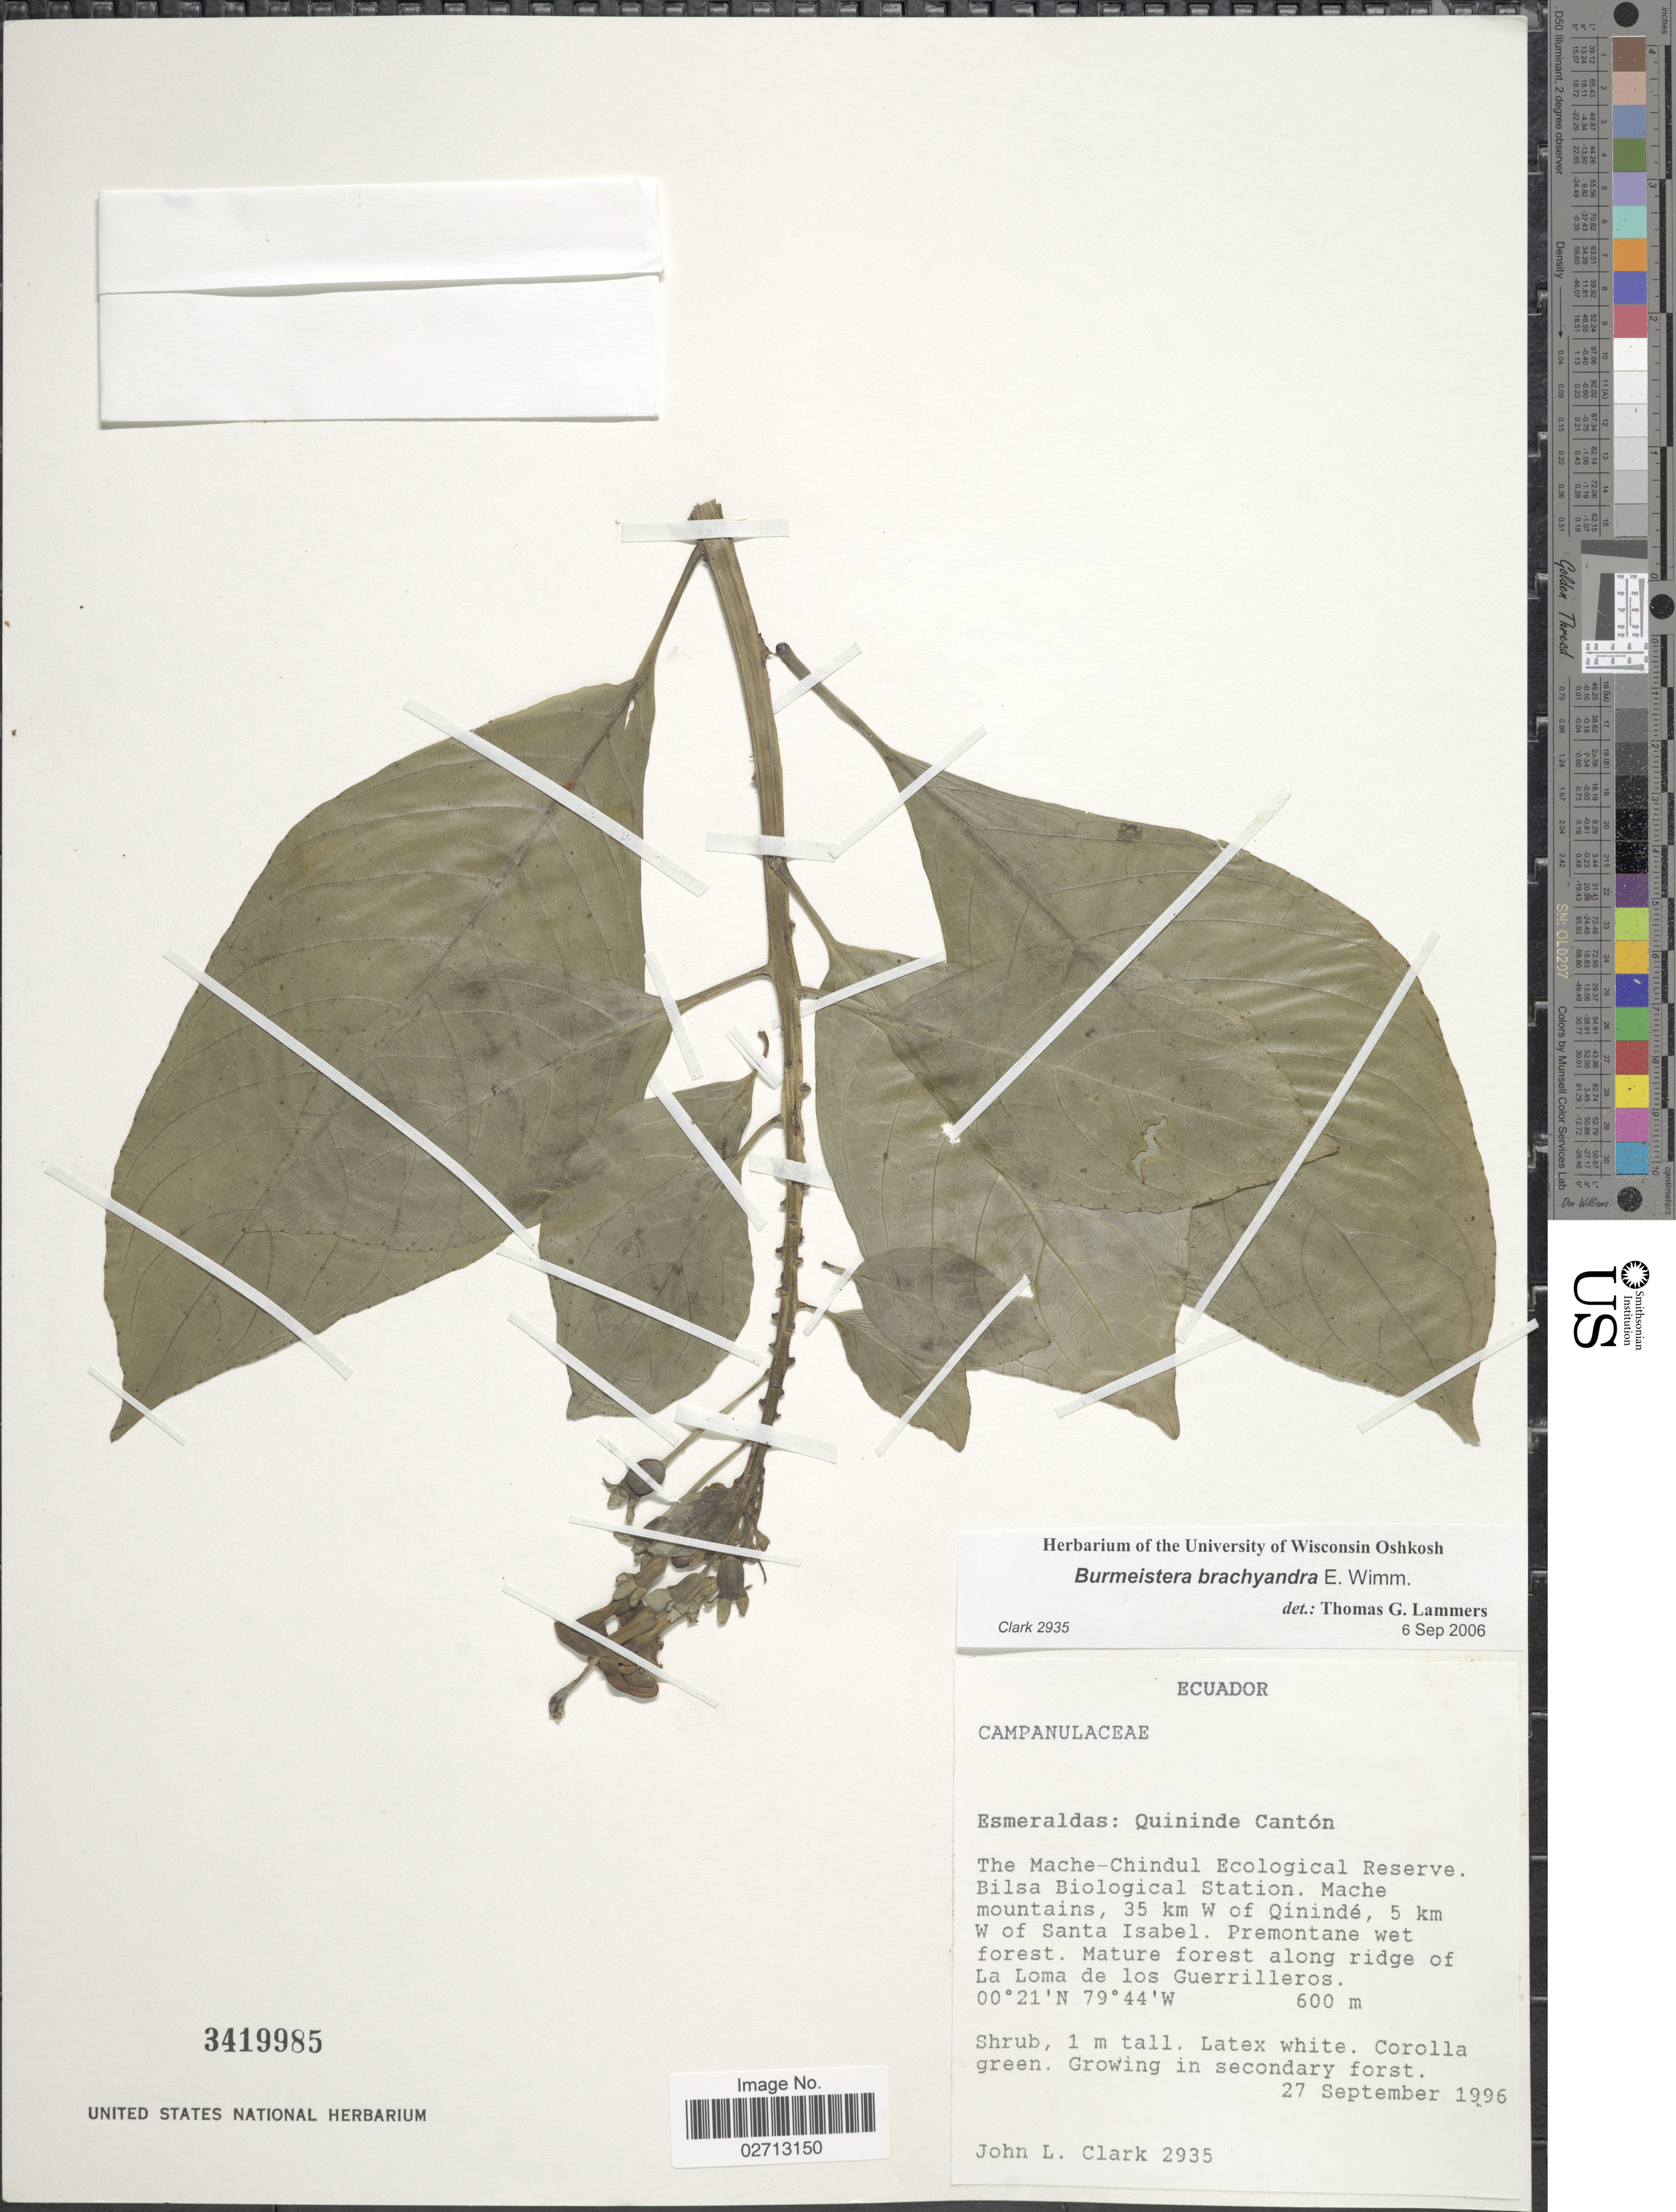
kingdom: Plantae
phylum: Tracheophyta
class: Magnoliopsida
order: Asterales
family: Campanulaceae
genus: Burmeistera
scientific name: Burmeistera brachyandra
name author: E. Wimm. in Engl.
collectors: J. L. Clark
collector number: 2935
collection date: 1996-09-27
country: Ecuador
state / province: Esmeraldas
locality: Quininde Cantón. The Mache-Chindul Ecological Reserve. Bilsa Biological Station. Mache mountains, 35 km W of Quinindé, 5 km W of Santa Isabel.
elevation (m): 600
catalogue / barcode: US 3419985